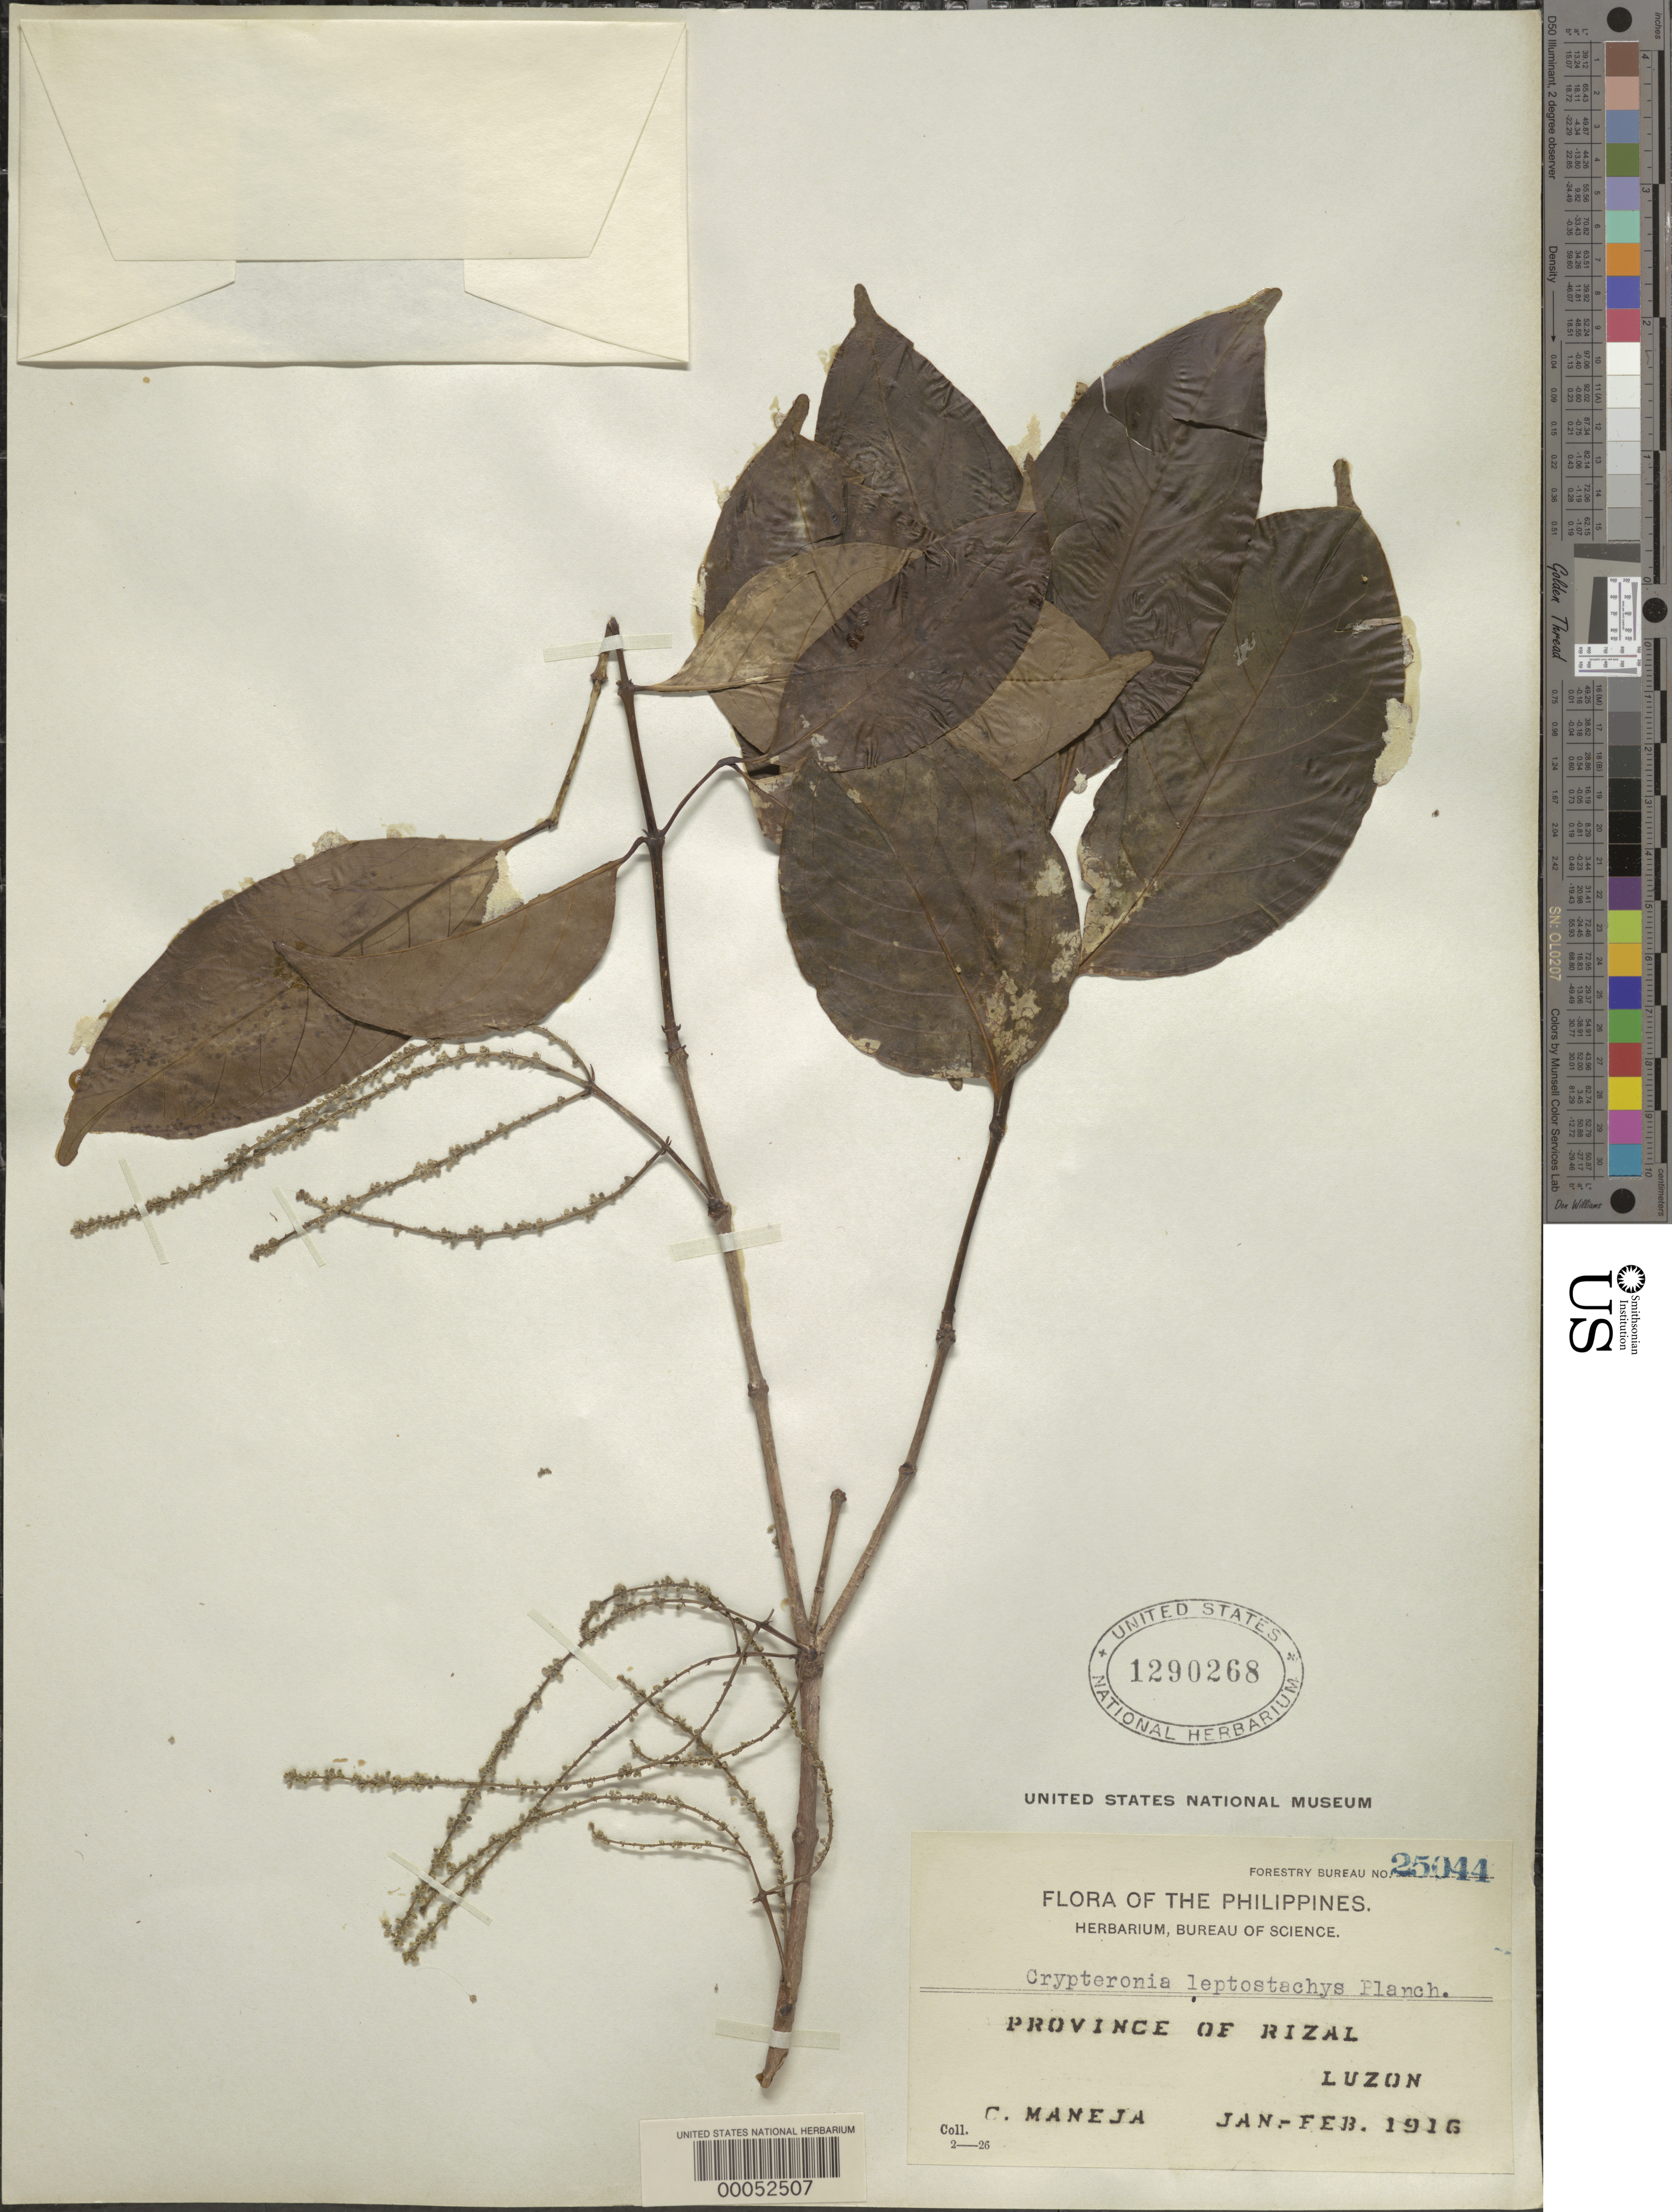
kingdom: Plantae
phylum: Tracheophyta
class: Magnoliopsida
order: Myrtales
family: Crypteroniaceae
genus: Crypteronia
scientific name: Crypteronia leptostachys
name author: Endl.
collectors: C. Maneja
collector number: Forestry Bureau 25044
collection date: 1916-01/1916-02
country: Philippines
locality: Province of Rizal, Luzon.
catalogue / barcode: US 1290268